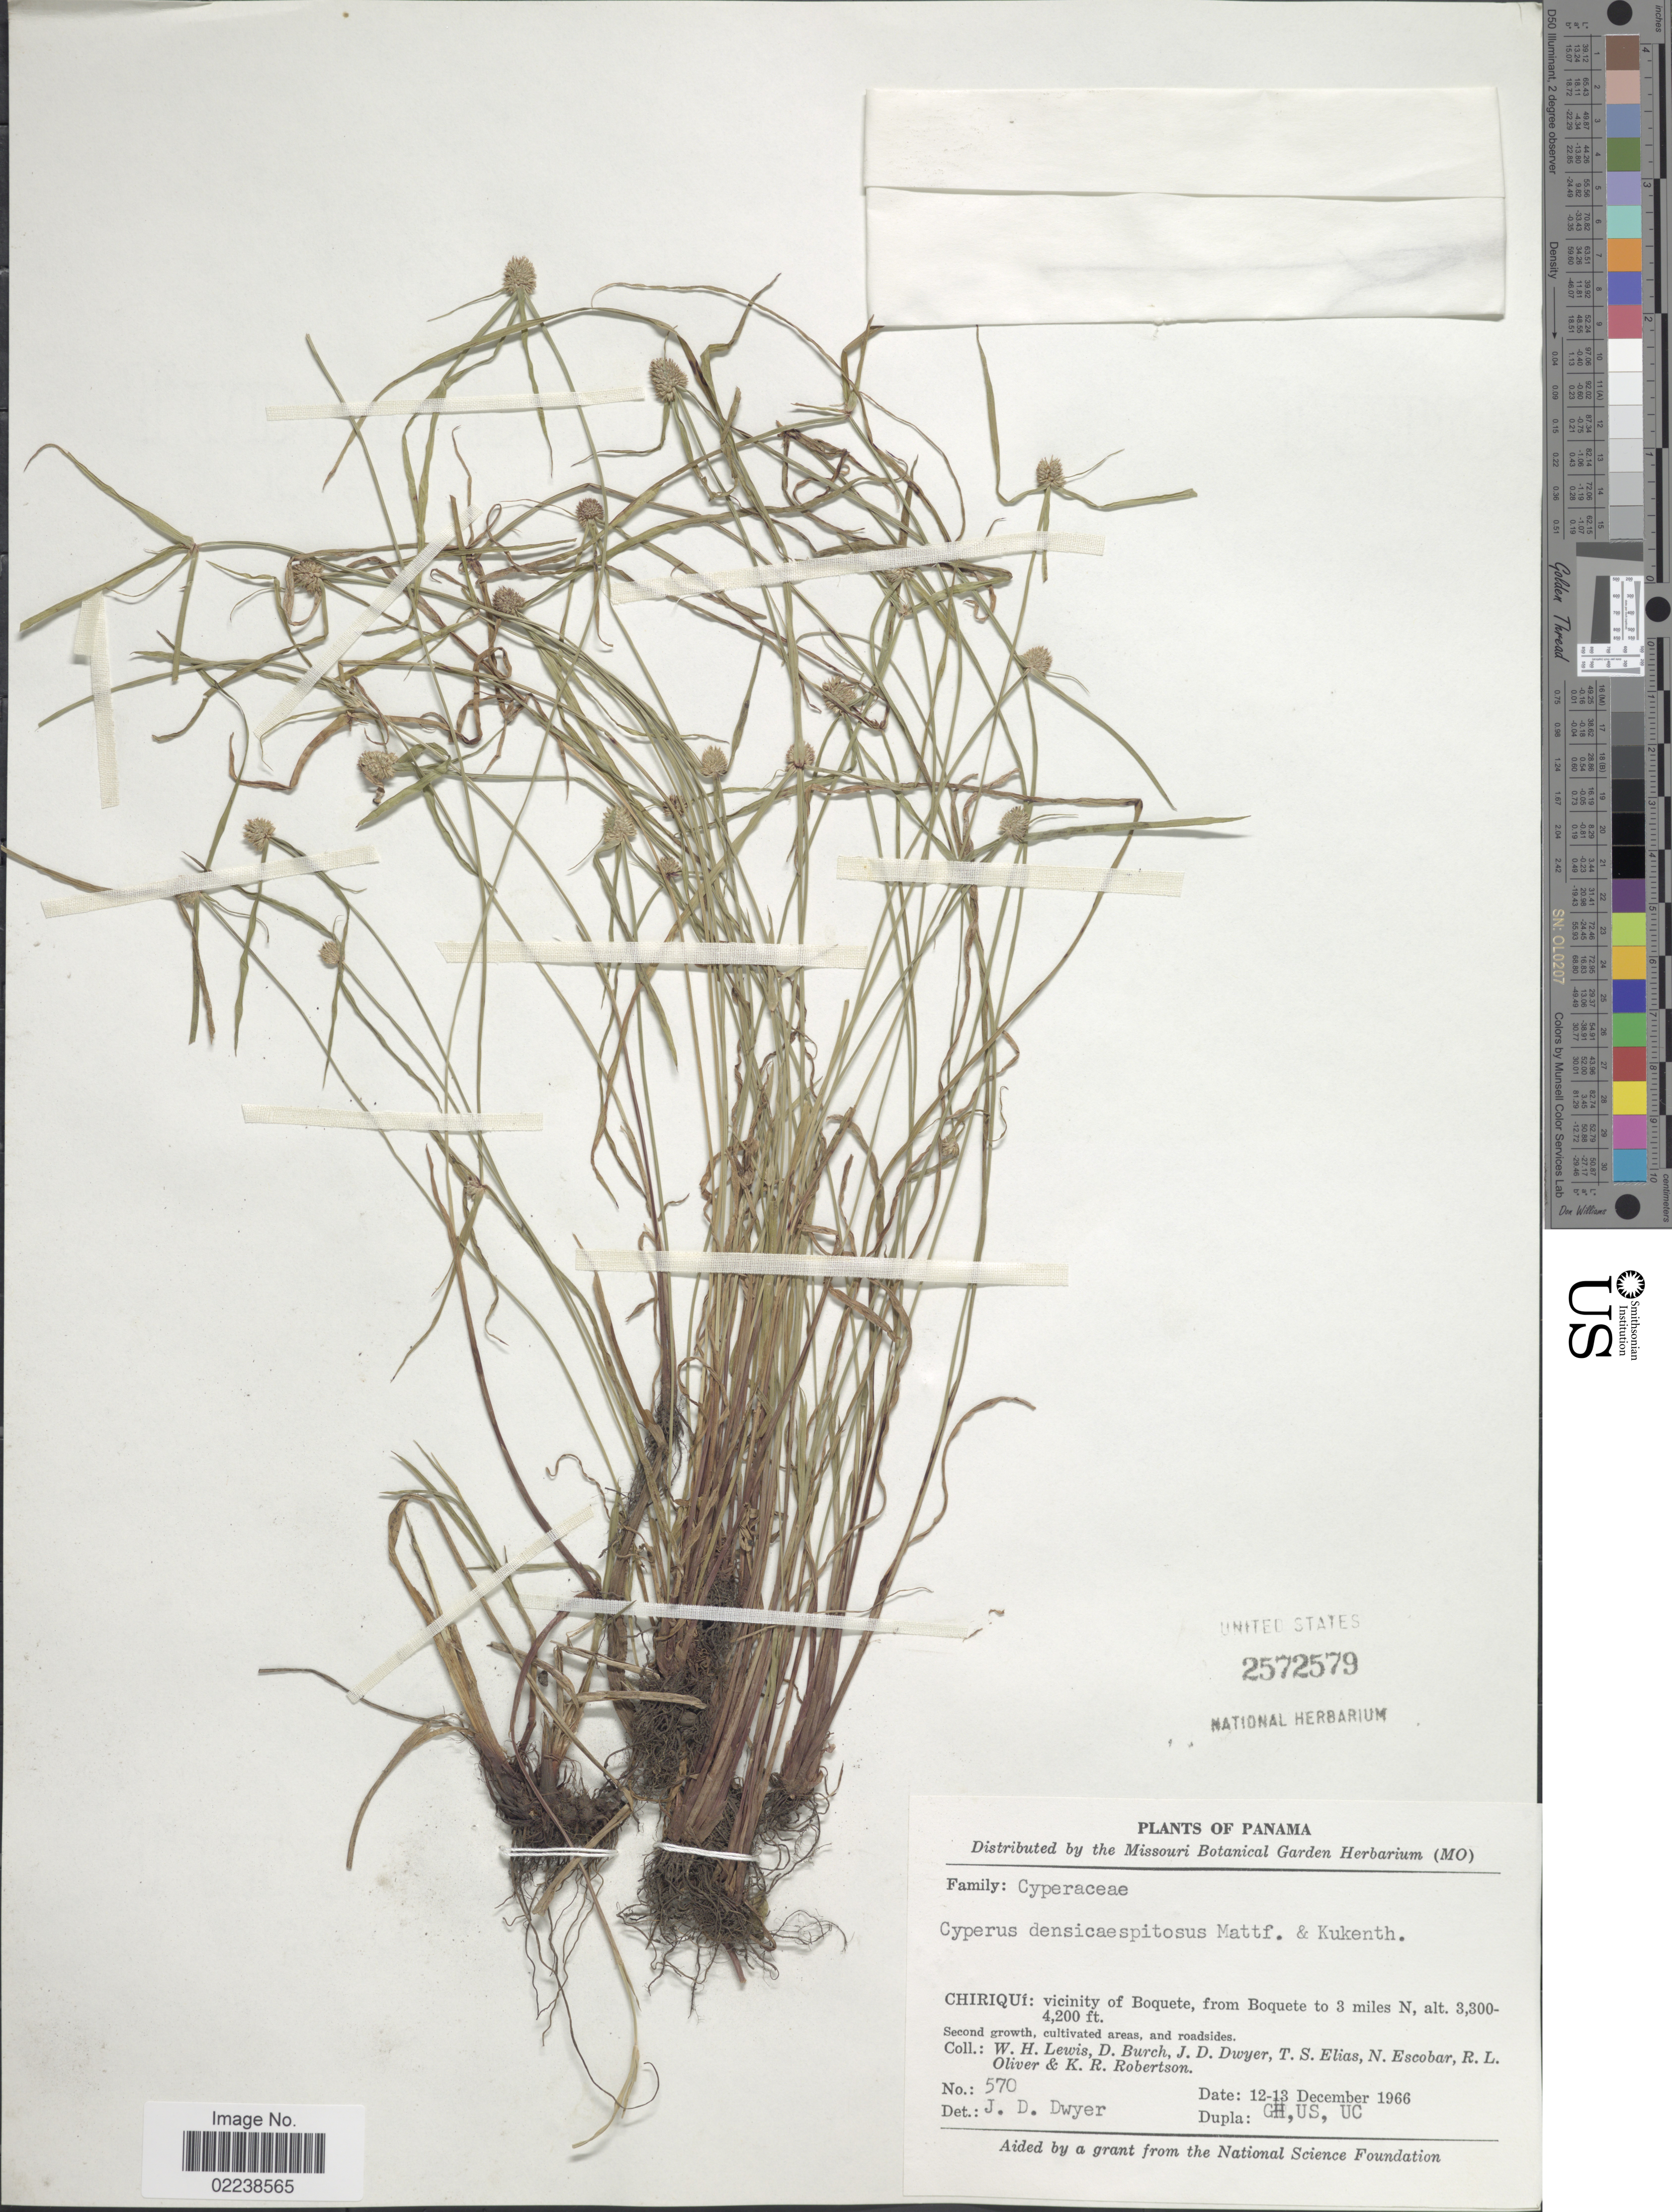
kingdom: Plantae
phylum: Tracheophyta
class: Liliopsida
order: Poales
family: Cyperaceae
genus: Cyperus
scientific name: Cyperus hortensis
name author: (Salzm. ex Steud.) Dorr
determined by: Strong, Mark T., (BOT), Smithsonian Institution - National Museum of Natural History (UNITED STATES)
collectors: W. H. Lewis, D. Burch, J. D. Dwyer, T. S. Elias & et al.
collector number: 570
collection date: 1966-12-12/1966-12-13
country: Panama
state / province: Chiriqui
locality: Vicinity of Boquete, from Boquete to 3 miles N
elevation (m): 1006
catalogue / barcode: US 2572579